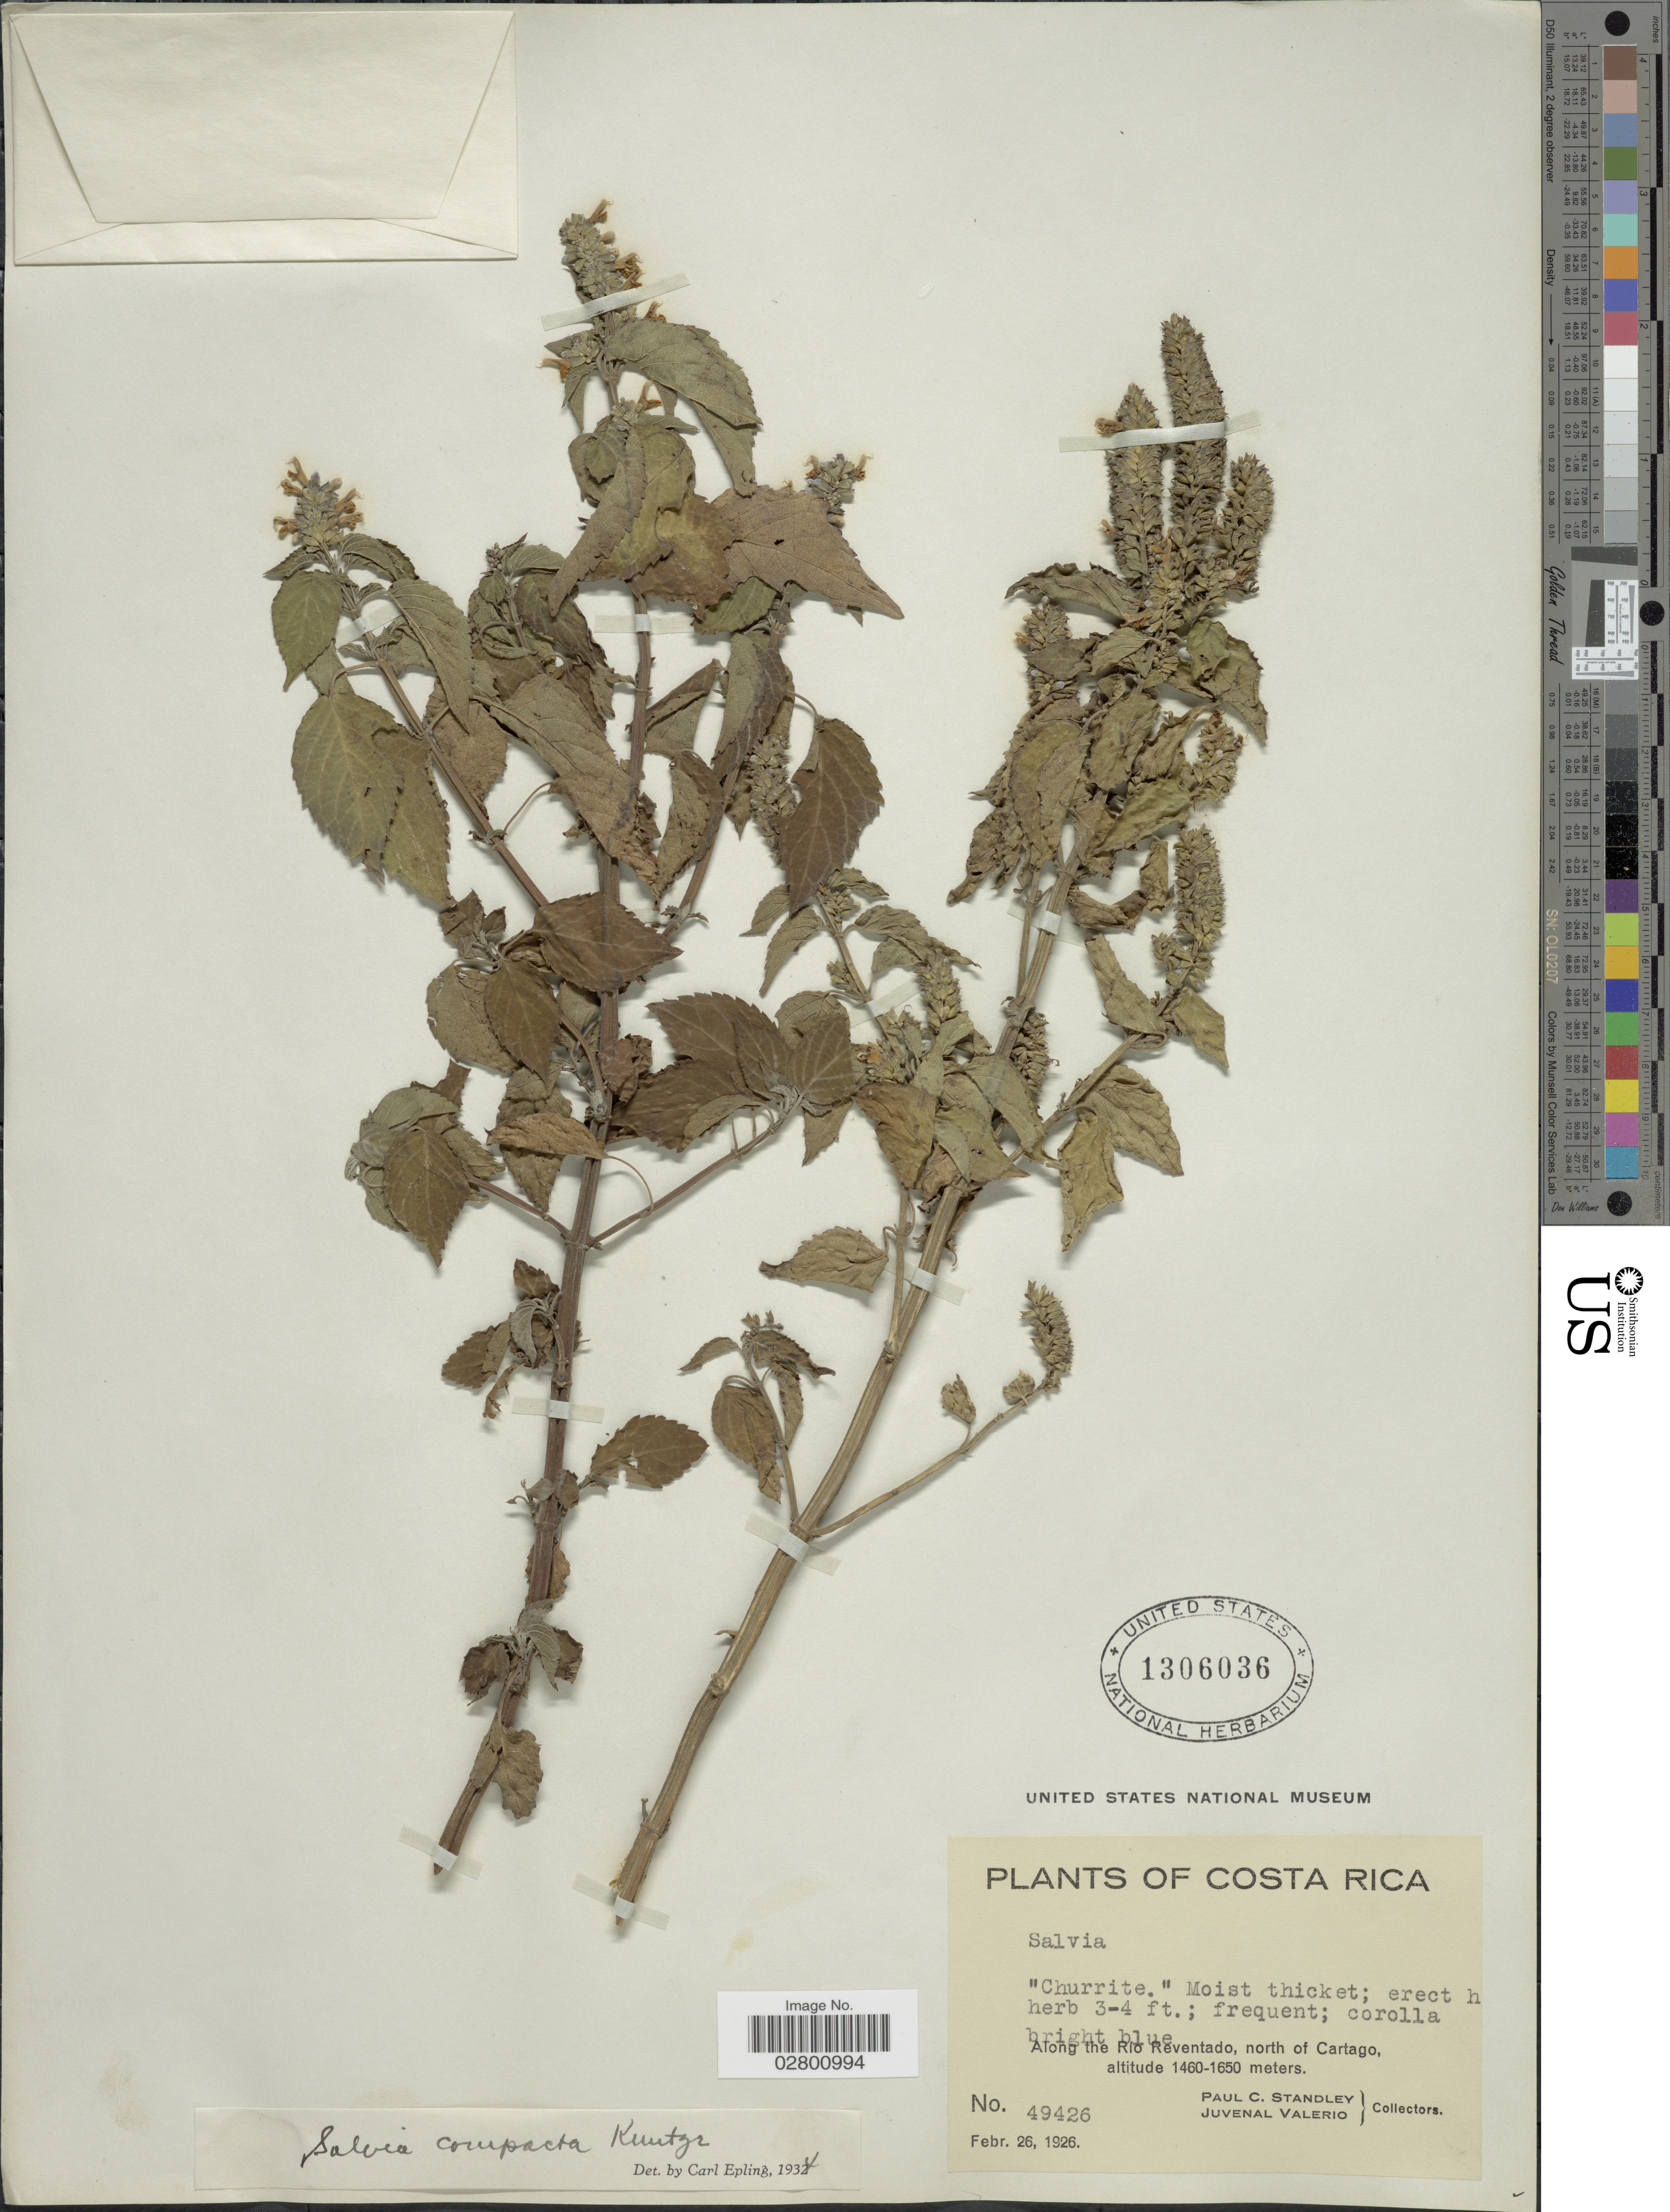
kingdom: Plantae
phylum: Tracheophyta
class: Magnoliopsida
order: Lamiales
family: Lamiaceae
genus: Salvia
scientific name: Salvia compacta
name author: Kuntze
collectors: P. C. Standley & J. Valerio R.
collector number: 49426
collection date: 1926-02-26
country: Costa Rica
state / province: Cartago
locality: Along the Rio Reventado, north of Cartago.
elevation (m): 1460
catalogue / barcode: US 1306036